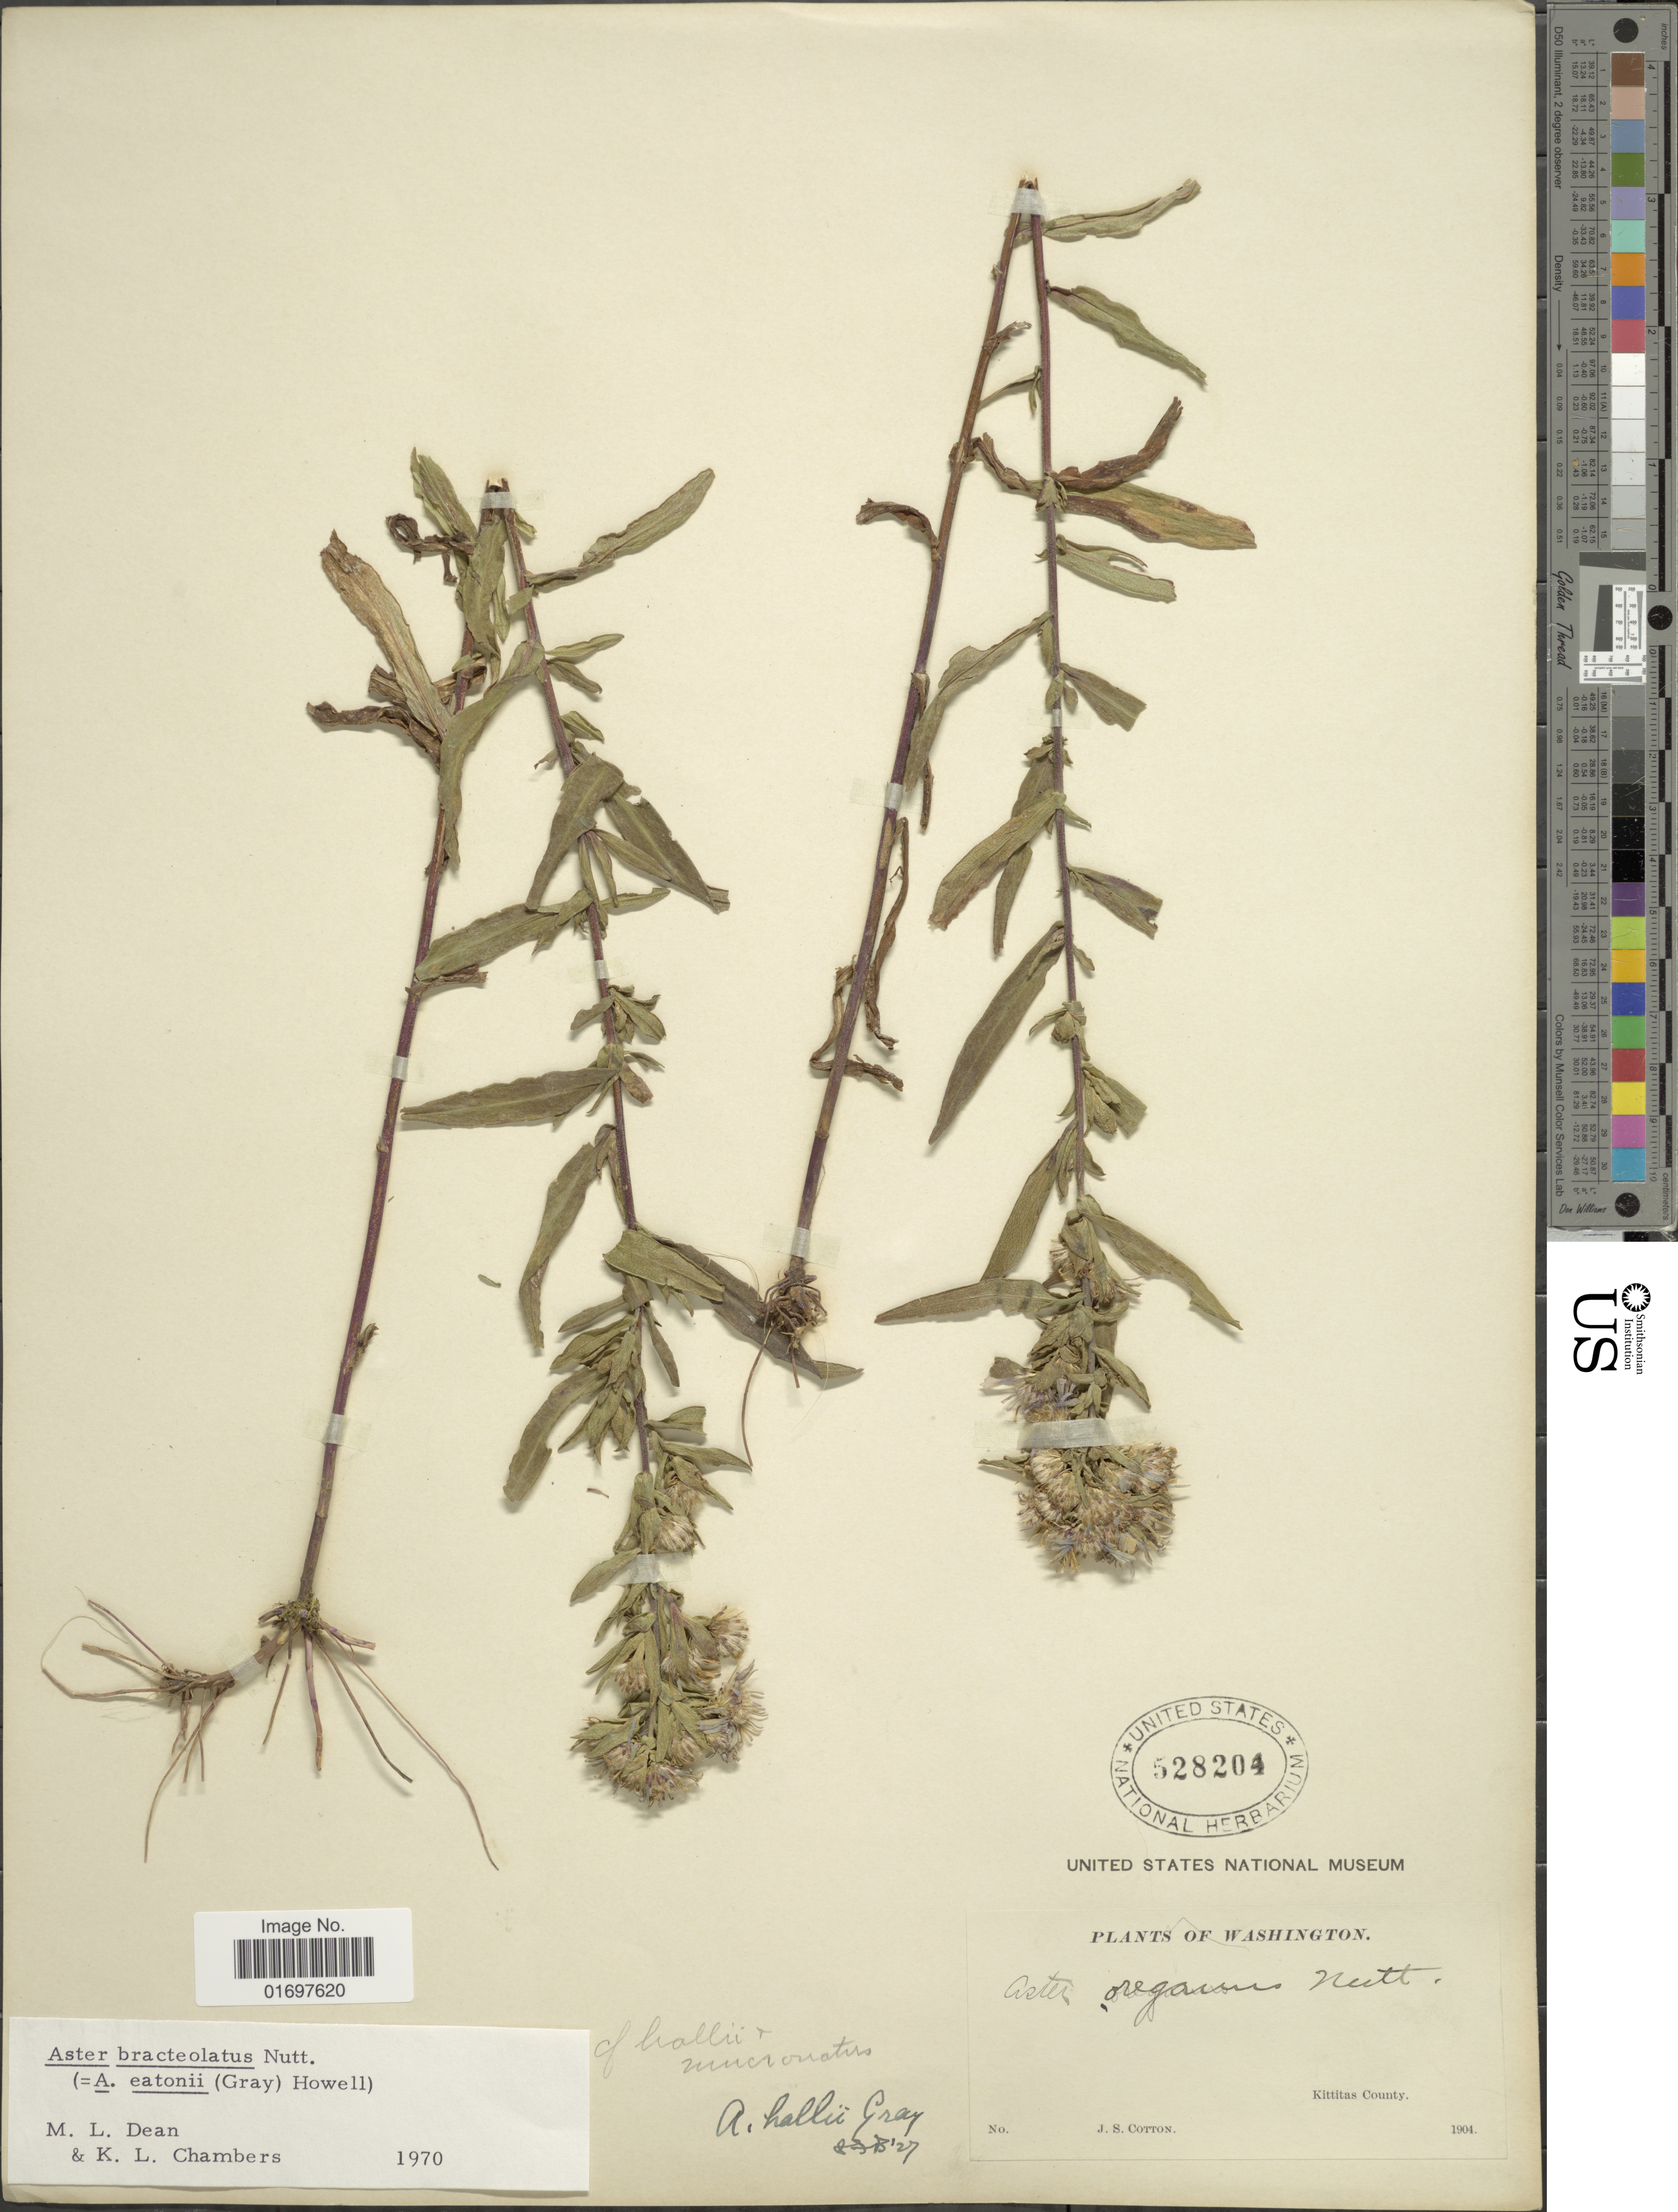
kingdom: Plantae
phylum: Tracheophyta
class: Magnoliopsida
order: Asterales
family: Asteraceae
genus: Symphyotrichum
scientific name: Symphyotrichum bracteolatum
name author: (Nutt.) G.L. Nesom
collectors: J. S. Cotton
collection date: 1904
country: United States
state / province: Washington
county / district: Kittitas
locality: Washington, Kittitas County.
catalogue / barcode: US 528204